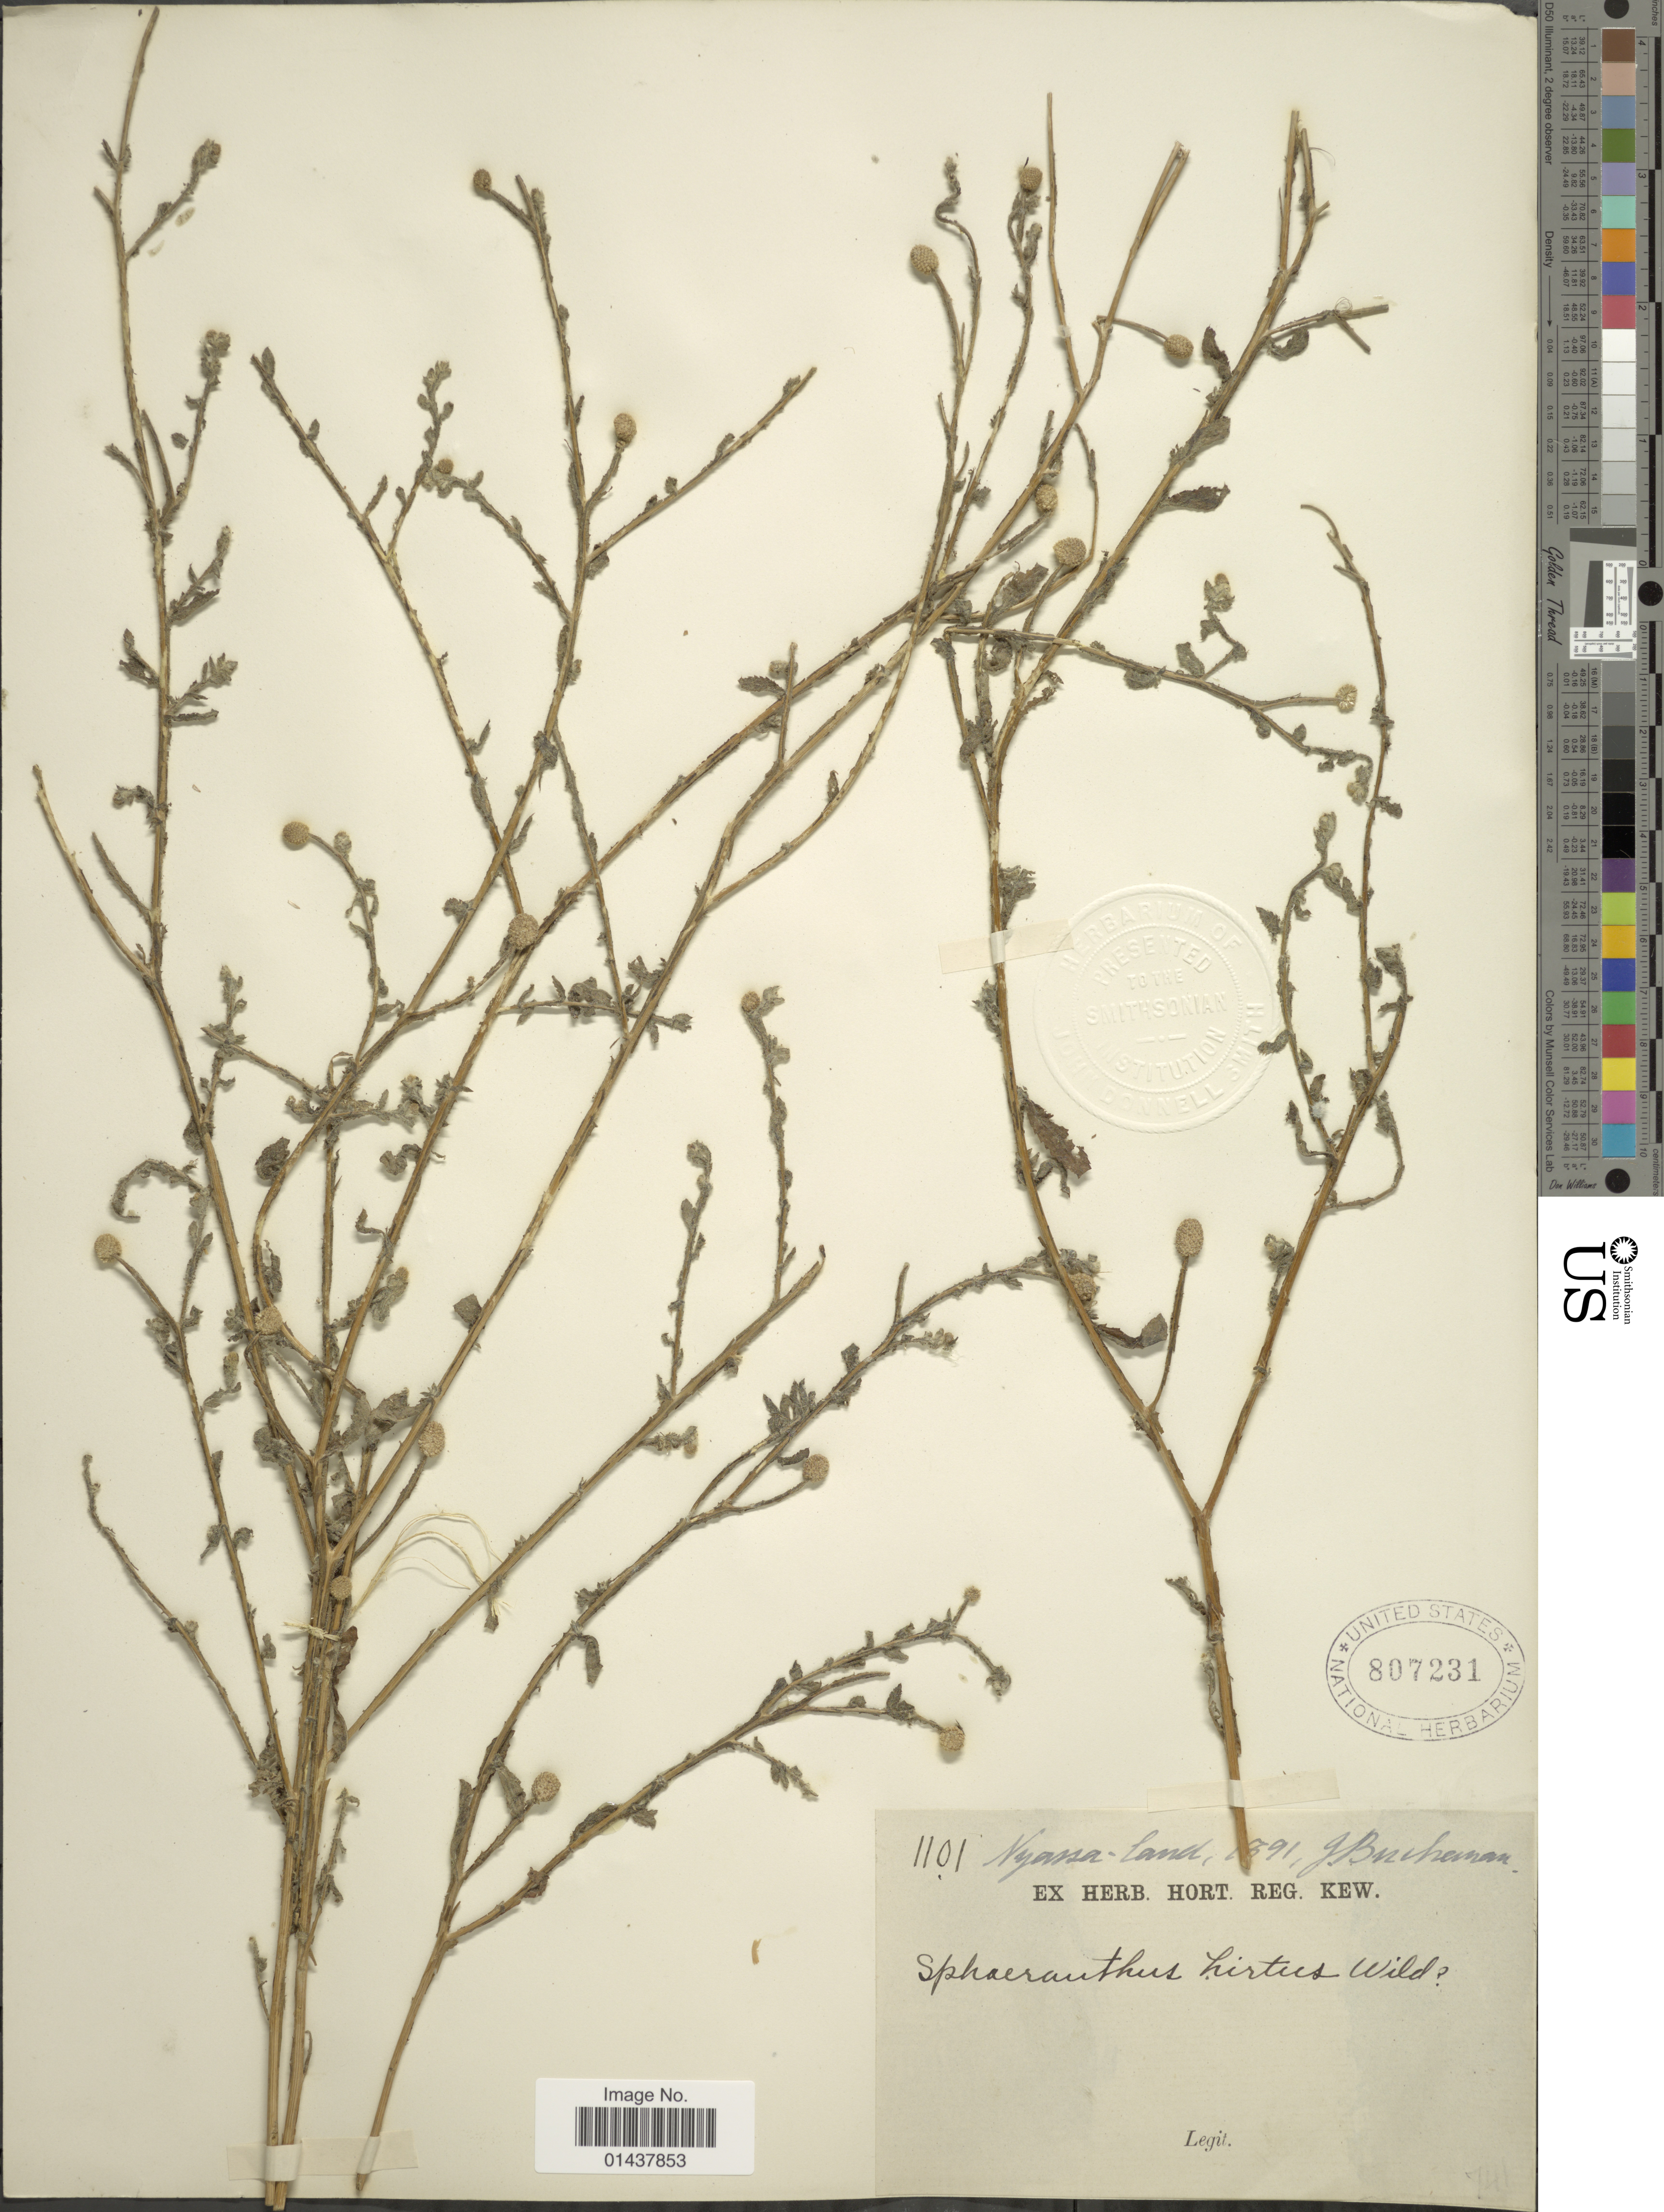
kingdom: Plantae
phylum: Tracheophyta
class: Magnoliopsida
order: Asterales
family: Asteraceae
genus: Sphaeranthus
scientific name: Sphaeranthus variabilis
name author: Robyns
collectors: J. Buchanan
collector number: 1101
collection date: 1891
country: Malawi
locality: Nyassa land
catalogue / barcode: US 807231